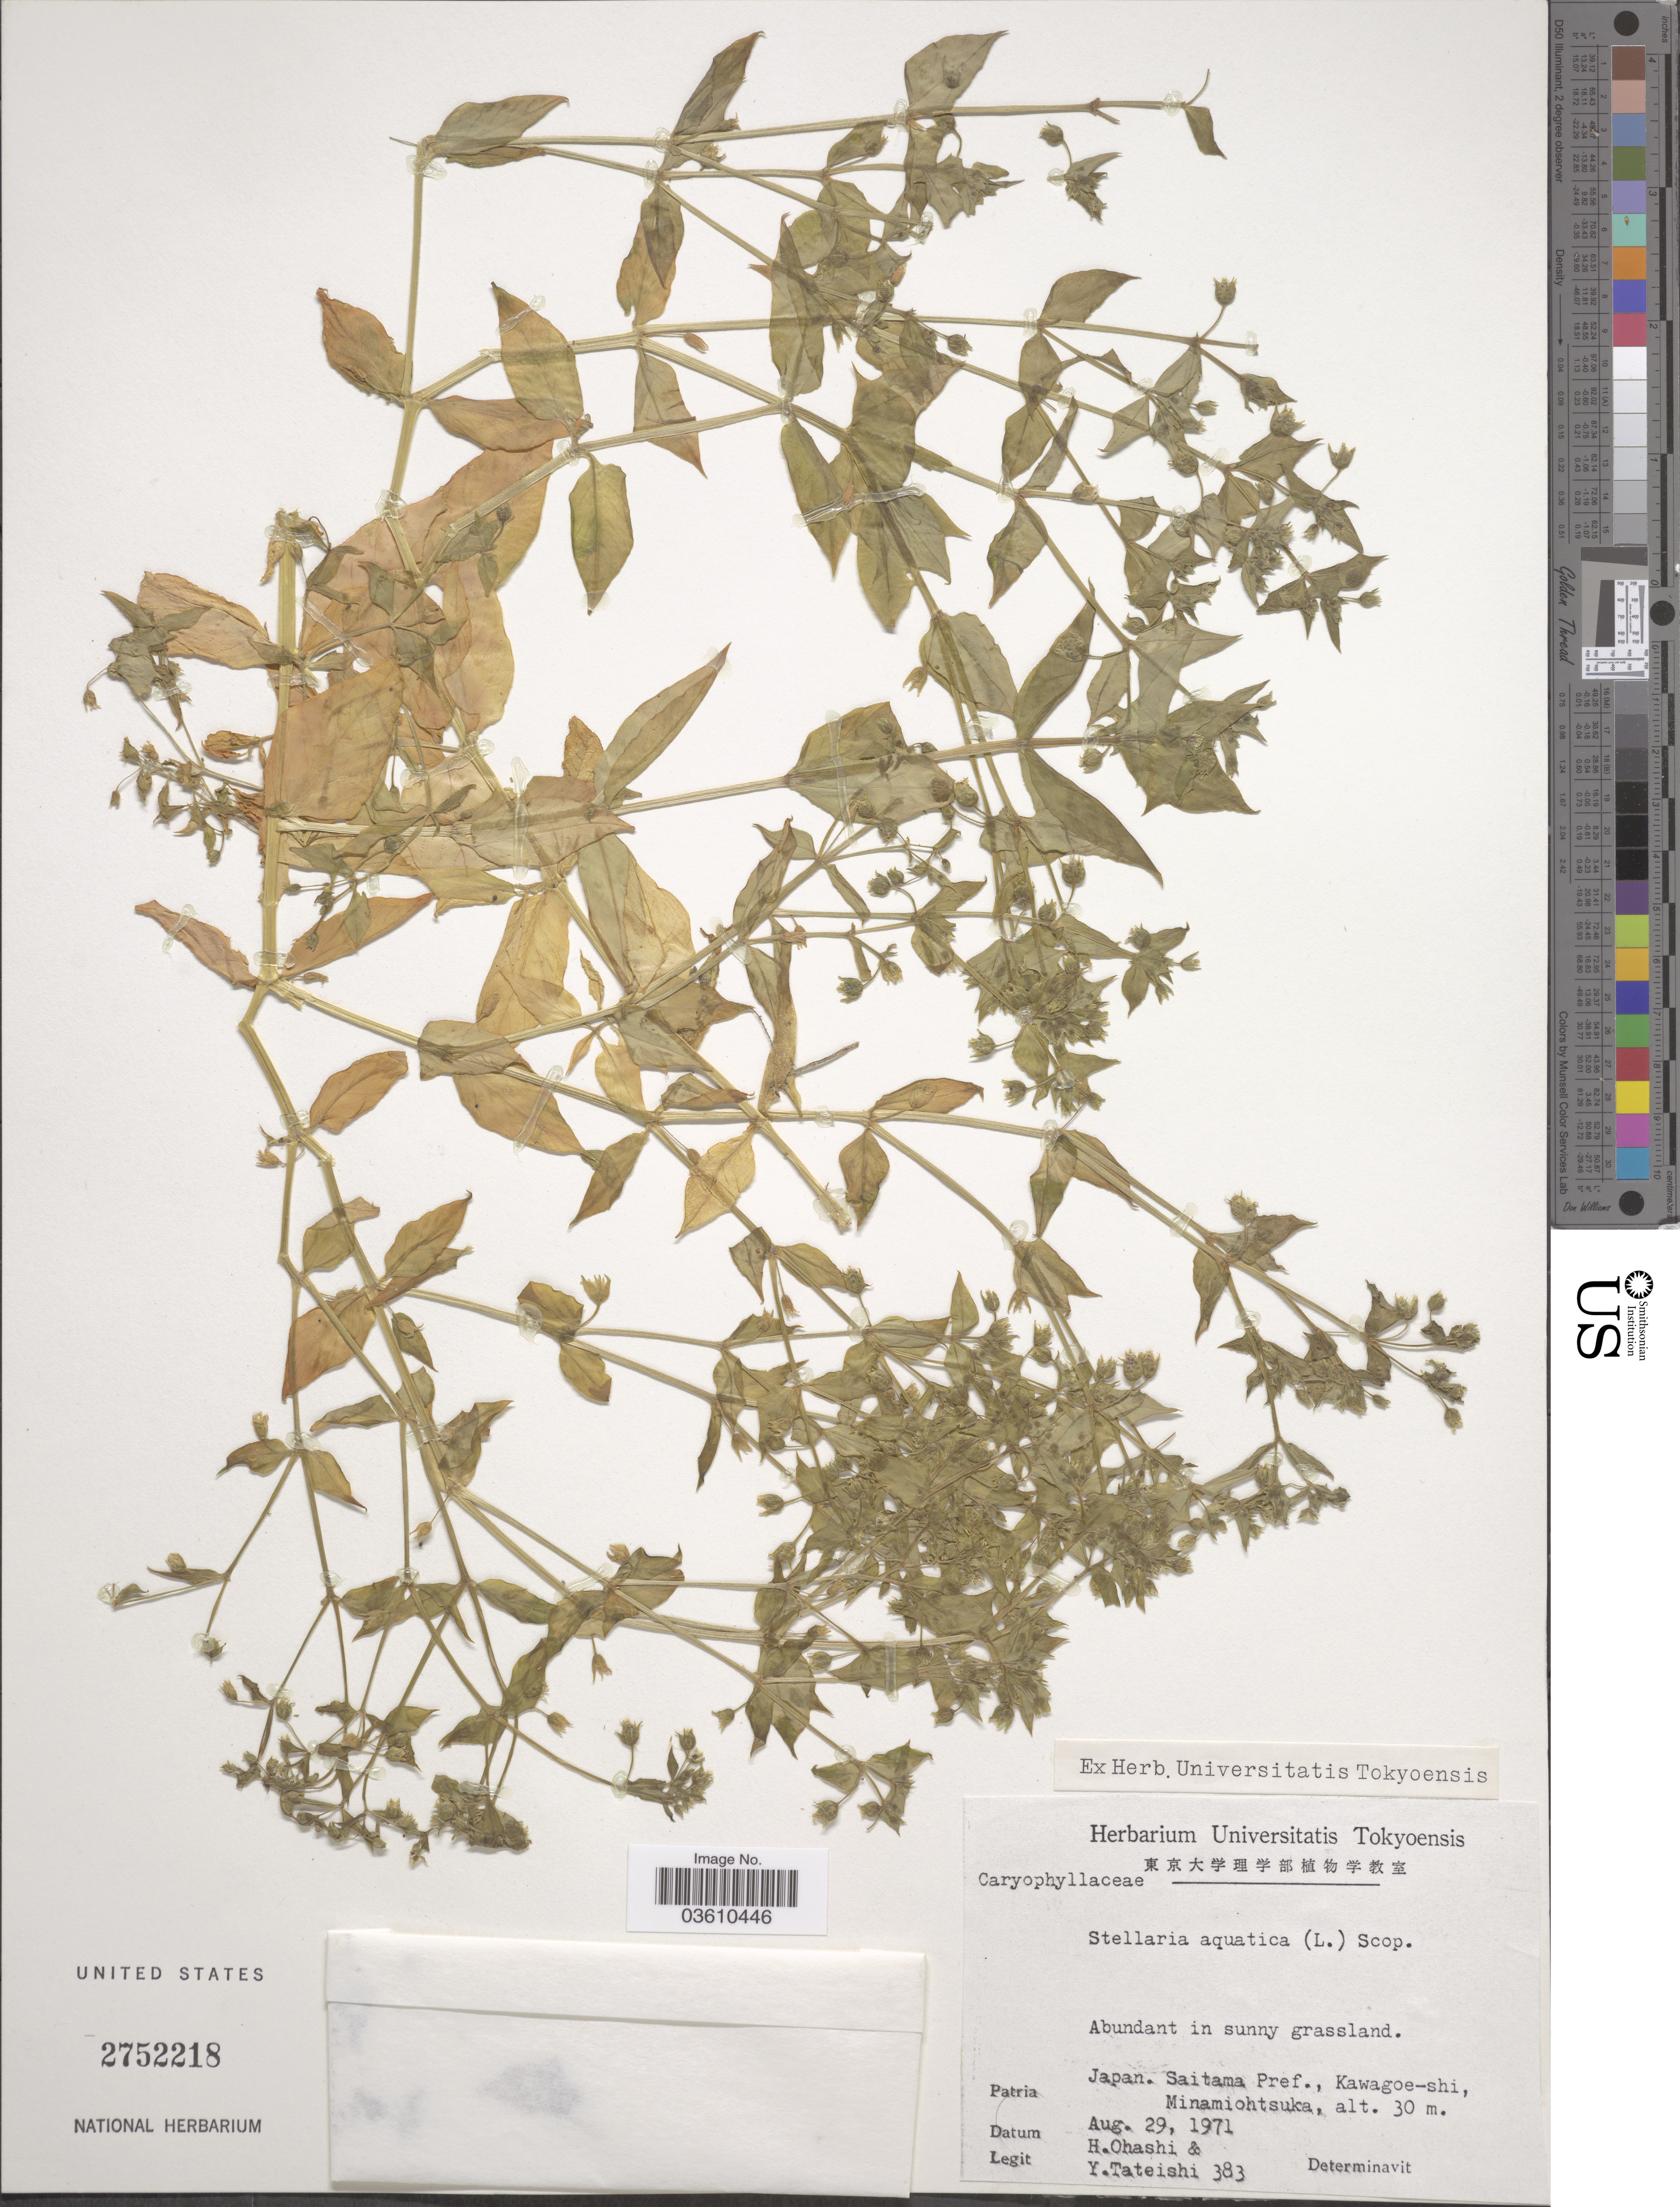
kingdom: Plantae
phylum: Tracheophyta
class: Magnoliopsida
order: Caryophyllales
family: Caryophyllaceae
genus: Stellaria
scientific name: Stellaria aquatica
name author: L.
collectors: Y. Tateishi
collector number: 383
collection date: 1971-08-29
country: Japan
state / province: Saitama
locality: Saitama Pref., Kawagoe-shi, Minamiohtsuka.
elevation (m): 30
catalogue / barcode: US 2752218